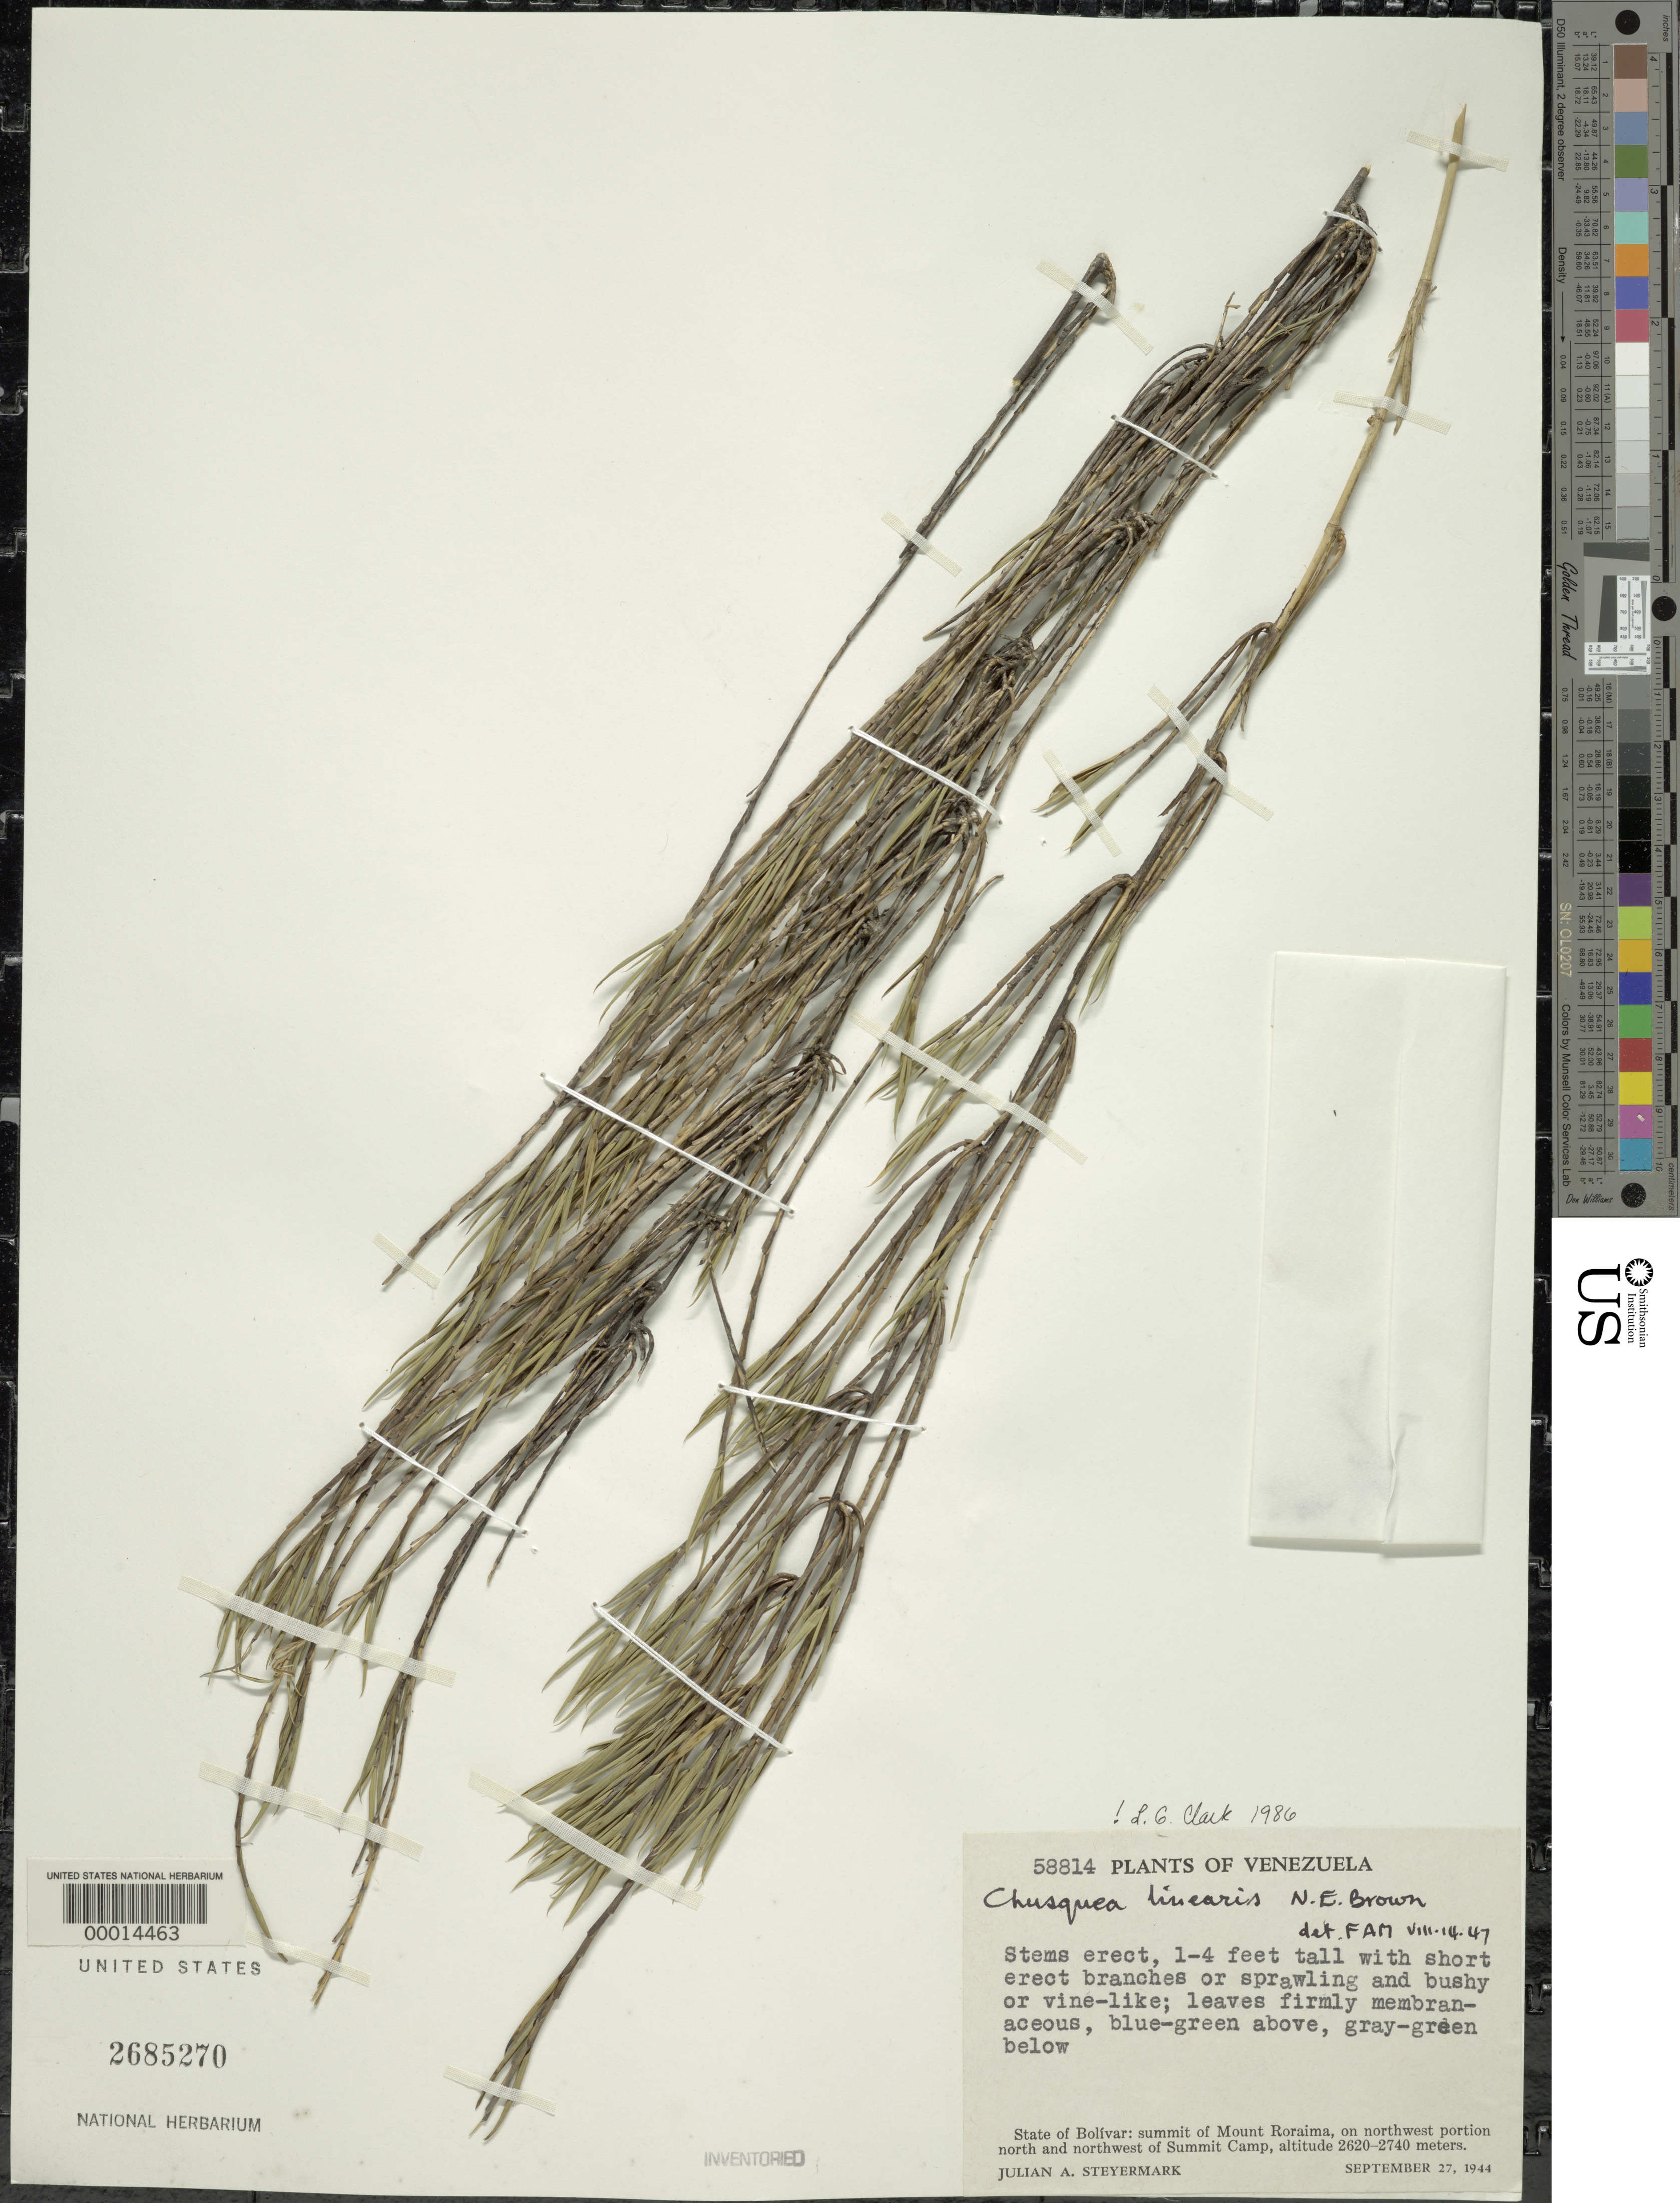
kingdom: Plantae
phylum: Tracheophyta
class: Liliopsida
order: Poales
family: Poaceae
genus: Chusquea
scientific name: Chusquea linearis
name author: N.E. Br.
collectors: J. Steyermark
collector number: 58814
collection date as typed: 27 Sep 1944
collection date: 1944-09-27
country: Venezuela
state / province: Bolivar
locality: Mount roraima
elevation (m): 2620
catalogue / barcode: US 2685270